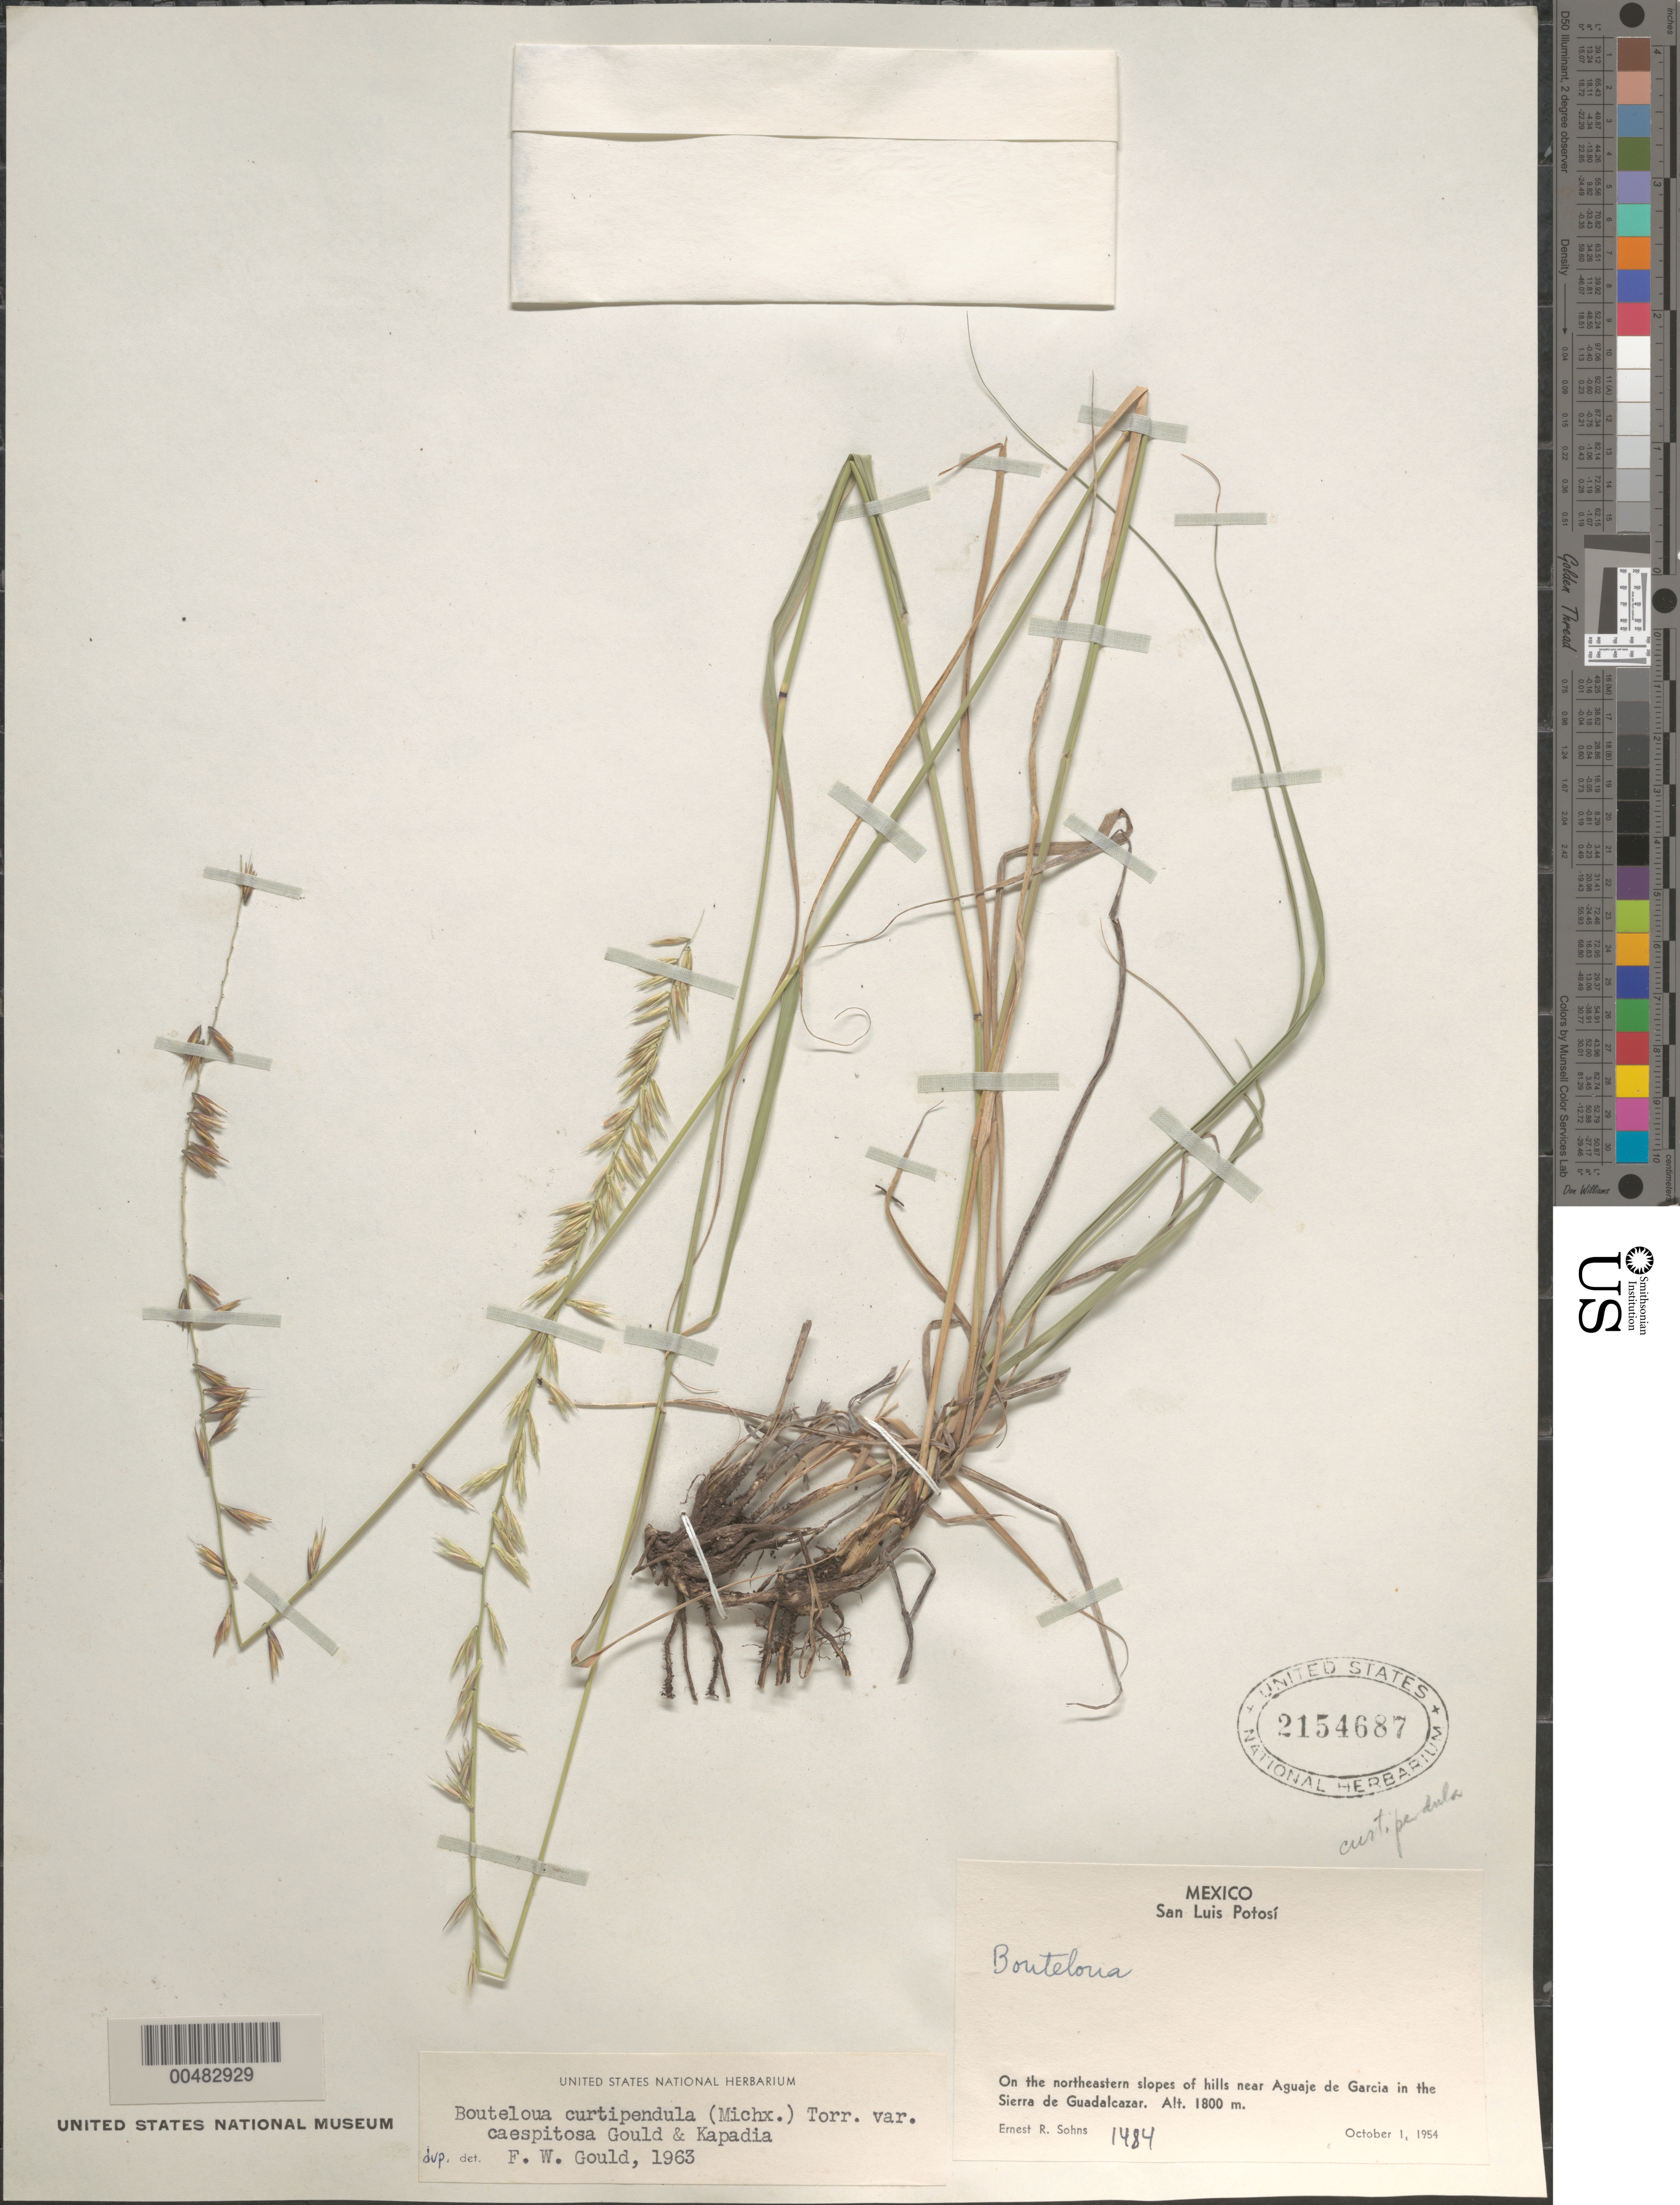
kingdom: Plantae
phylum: Tracheophyta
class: Liliopsida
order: Poales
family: Poaceae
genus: Bouteloua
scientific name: Bouteloua curtipendula var. caespitosa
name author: Gould & Kapadia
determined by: Gould, F. W.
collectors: E. R. Sohns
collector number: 1484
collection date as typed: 1 Oct 1954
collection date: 1954-10-01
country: Mexico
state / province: San Luis Potosi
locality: On the NW slopes of hills near Aguaje de Garcia in the Sierra de Guadalcazar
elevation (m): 1800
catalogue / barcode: US 2154687